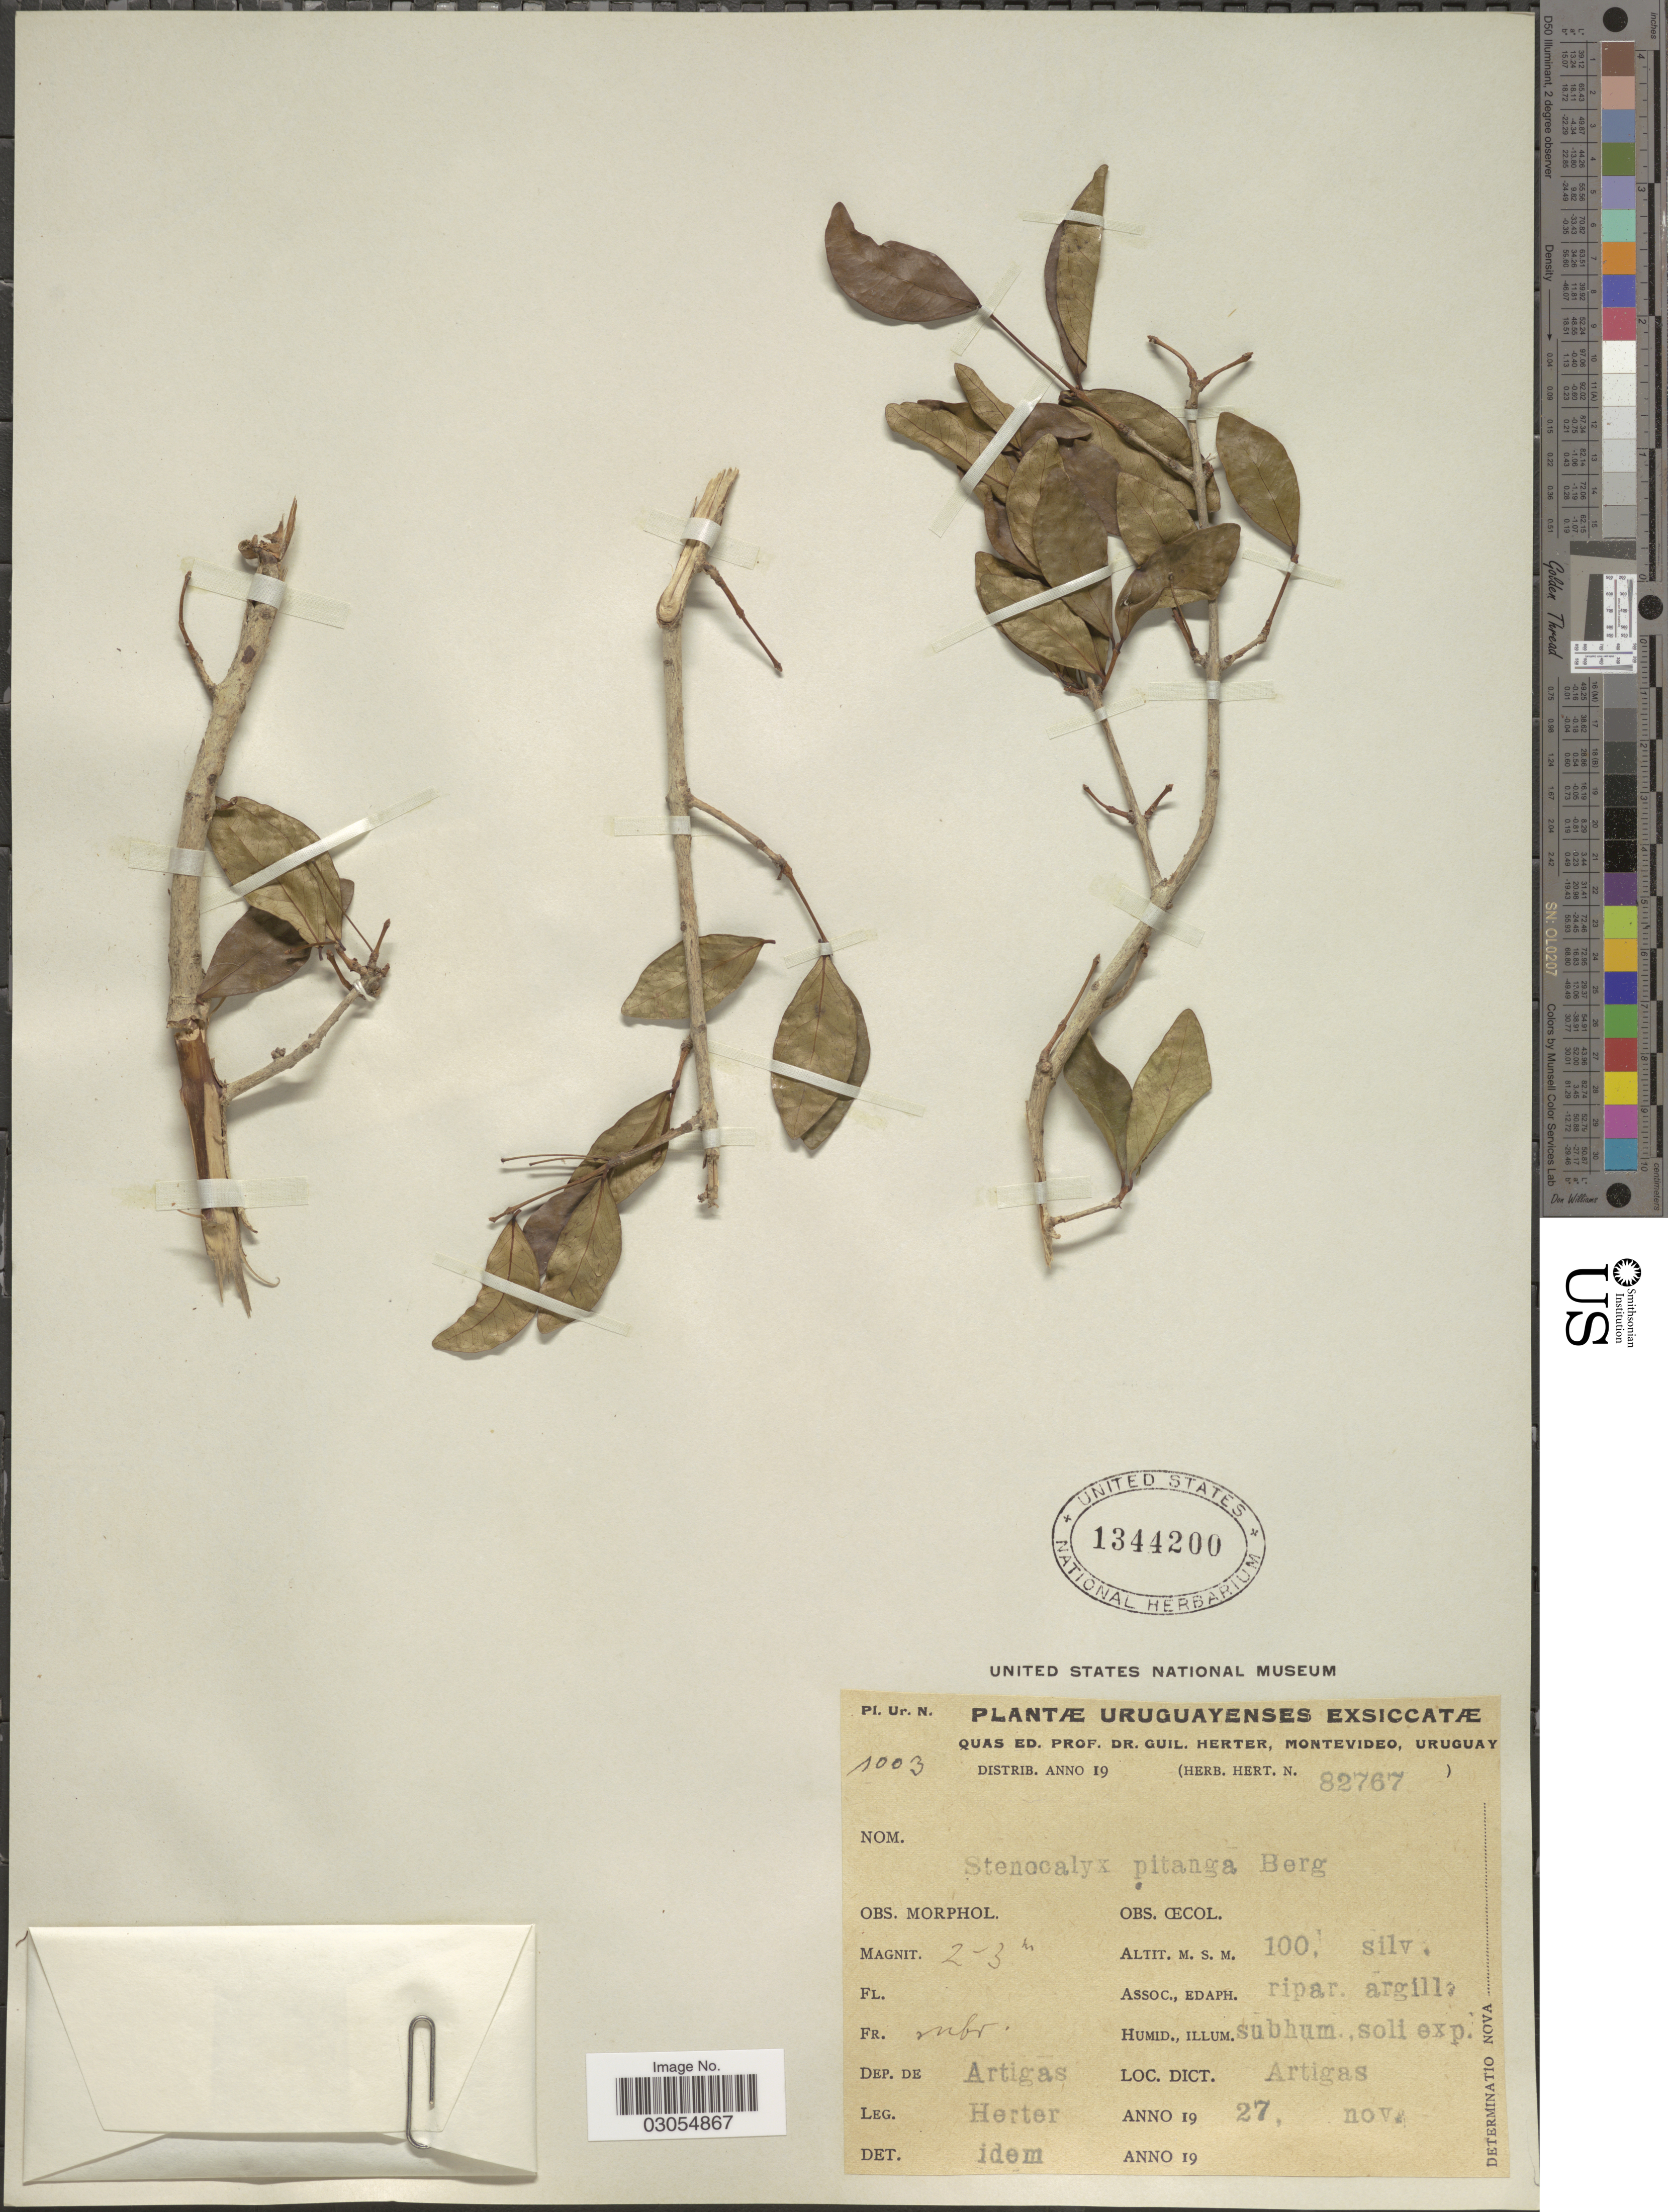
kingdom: Plantae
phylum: Tracheophyta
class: Magnoliopsida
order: Myrtales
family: Myrtaceae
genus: Eugenia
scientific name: Eugenia pitanga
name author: (O. Berg) Nied.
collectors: G. Herter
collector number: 1003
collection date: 1927-11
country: Uruguay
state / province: Artigas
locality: Dep. de Artigas. Artigas.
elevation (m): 100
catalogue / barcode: US 1344200